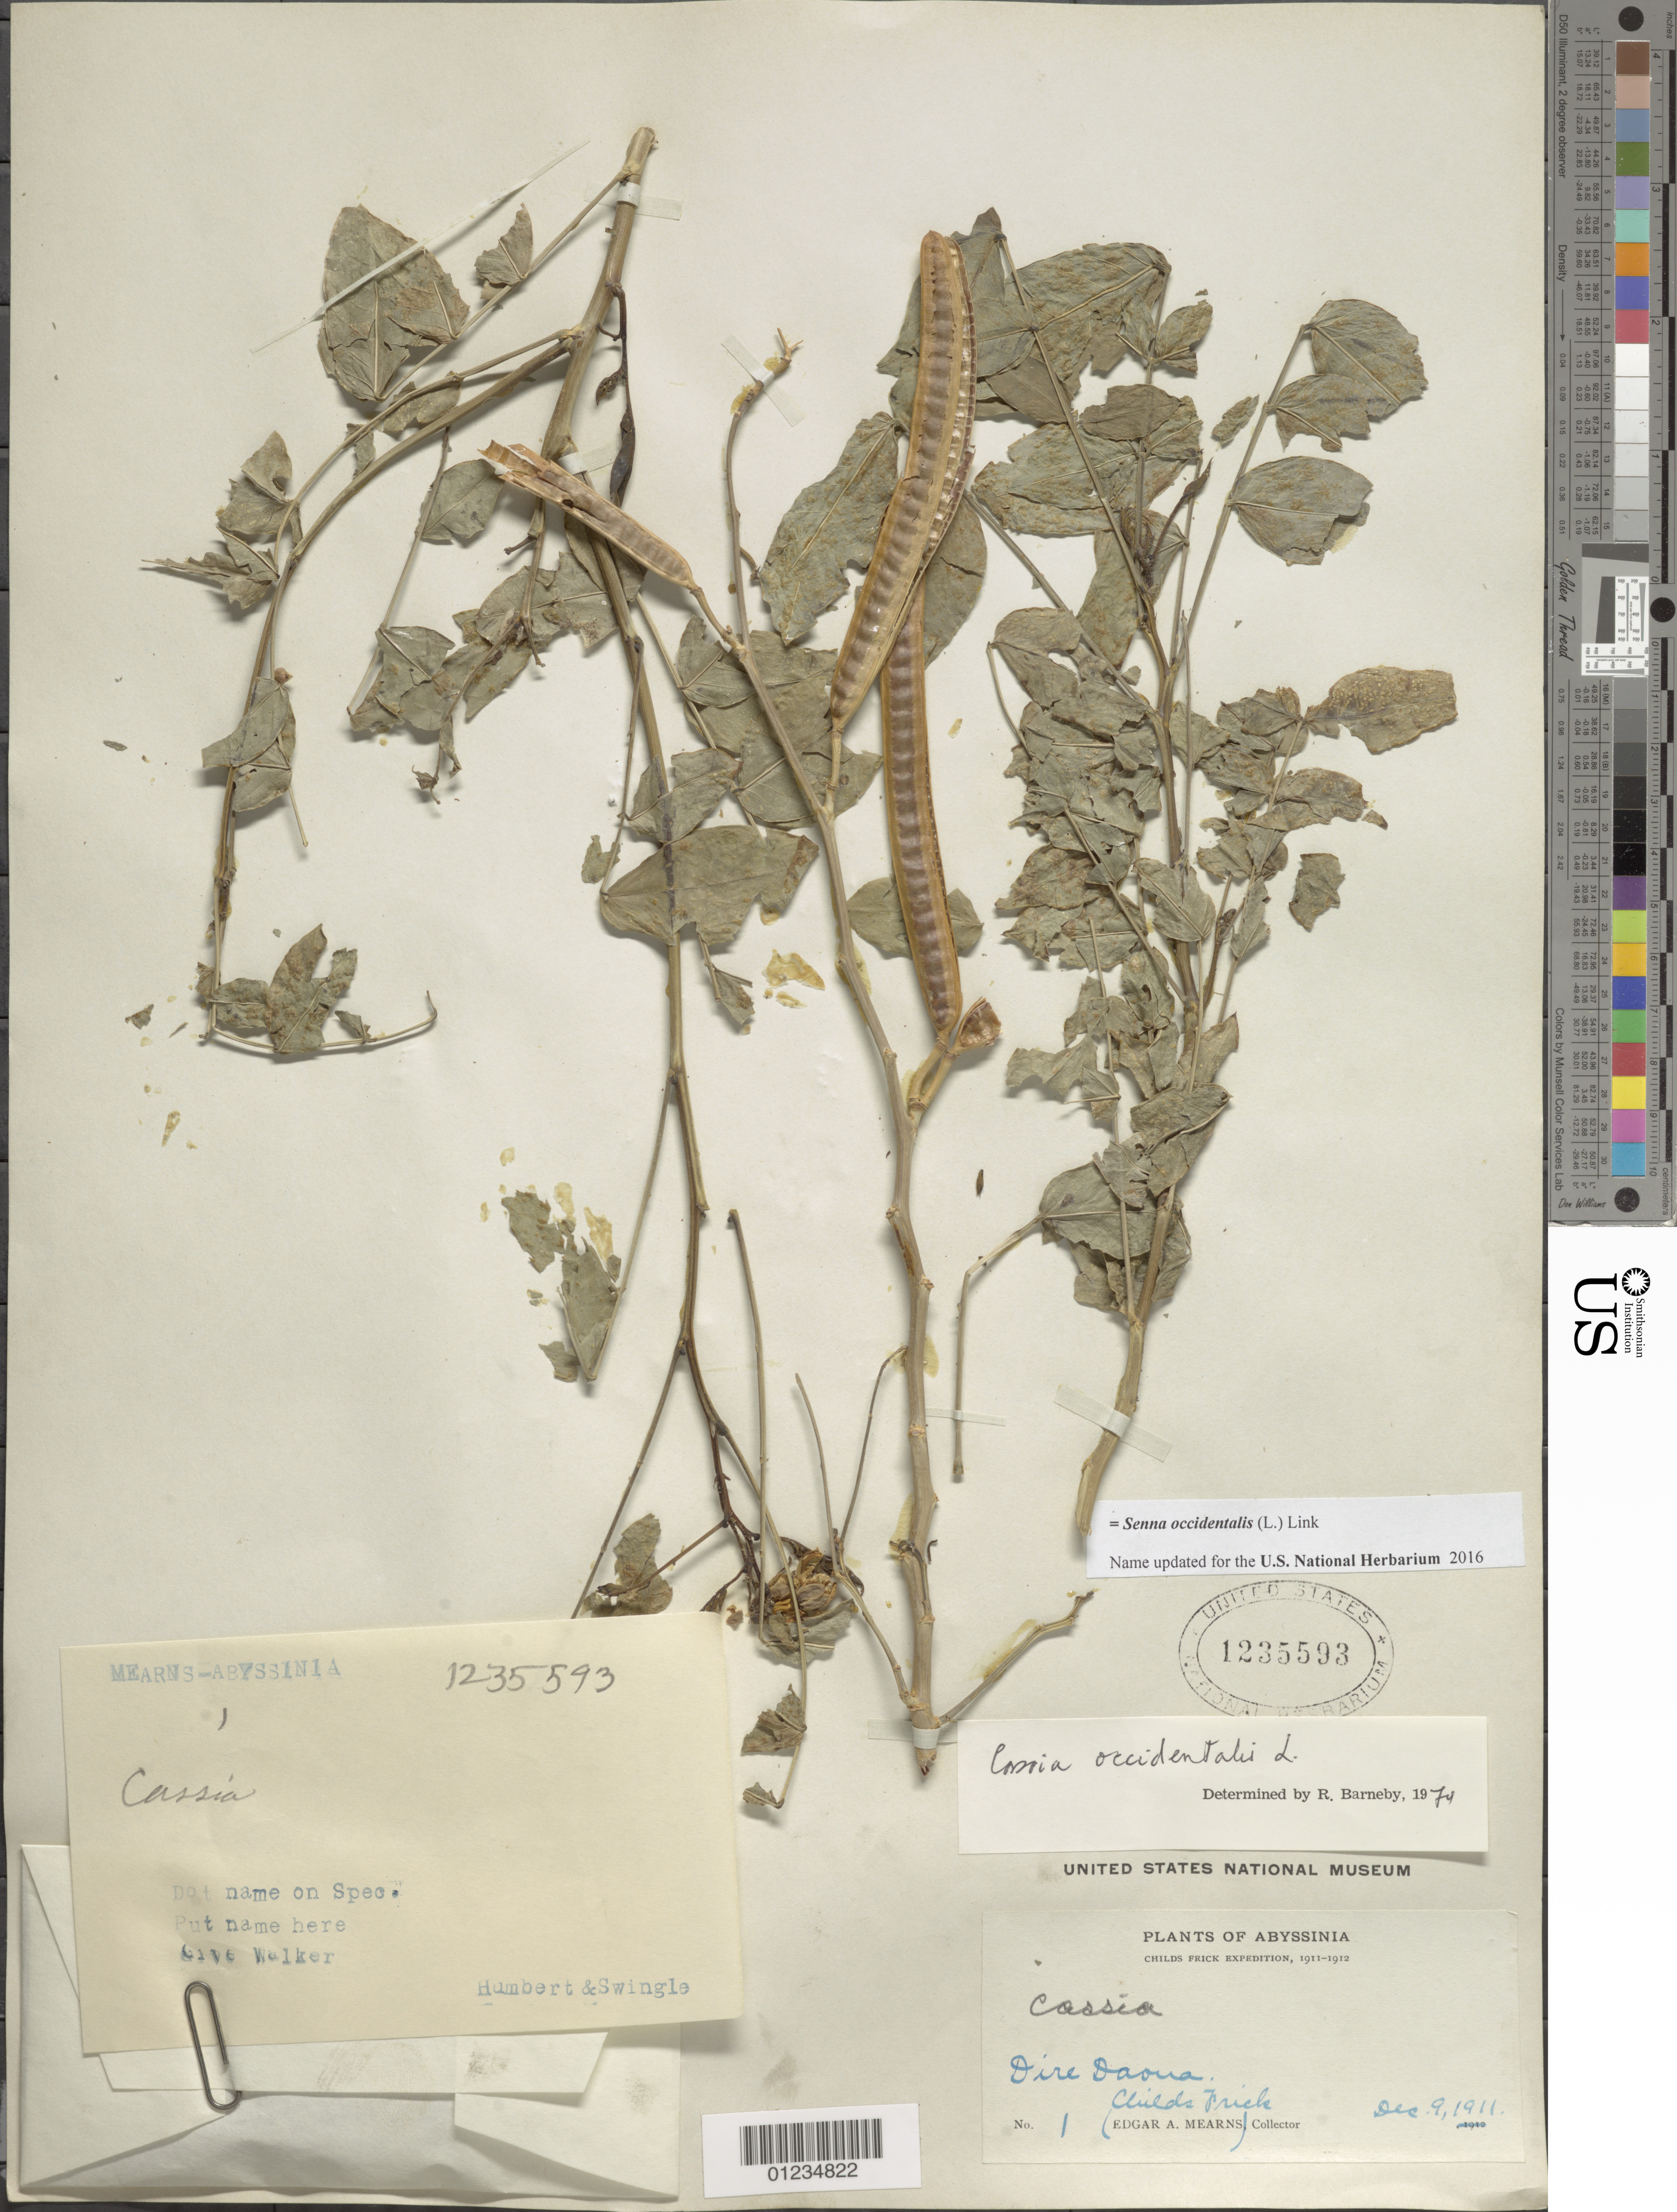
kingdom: Plantae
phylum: Tracheophyta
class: Magnoliopsida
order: Fabales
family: Fabaceae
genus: Senna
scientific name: Senna occidentalis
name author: (L.) Link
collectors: Frick & E. A. Mearns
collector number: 1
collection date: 1911-12-09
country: Ethiopia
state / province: Dire Dawa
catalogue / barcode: US 1235593